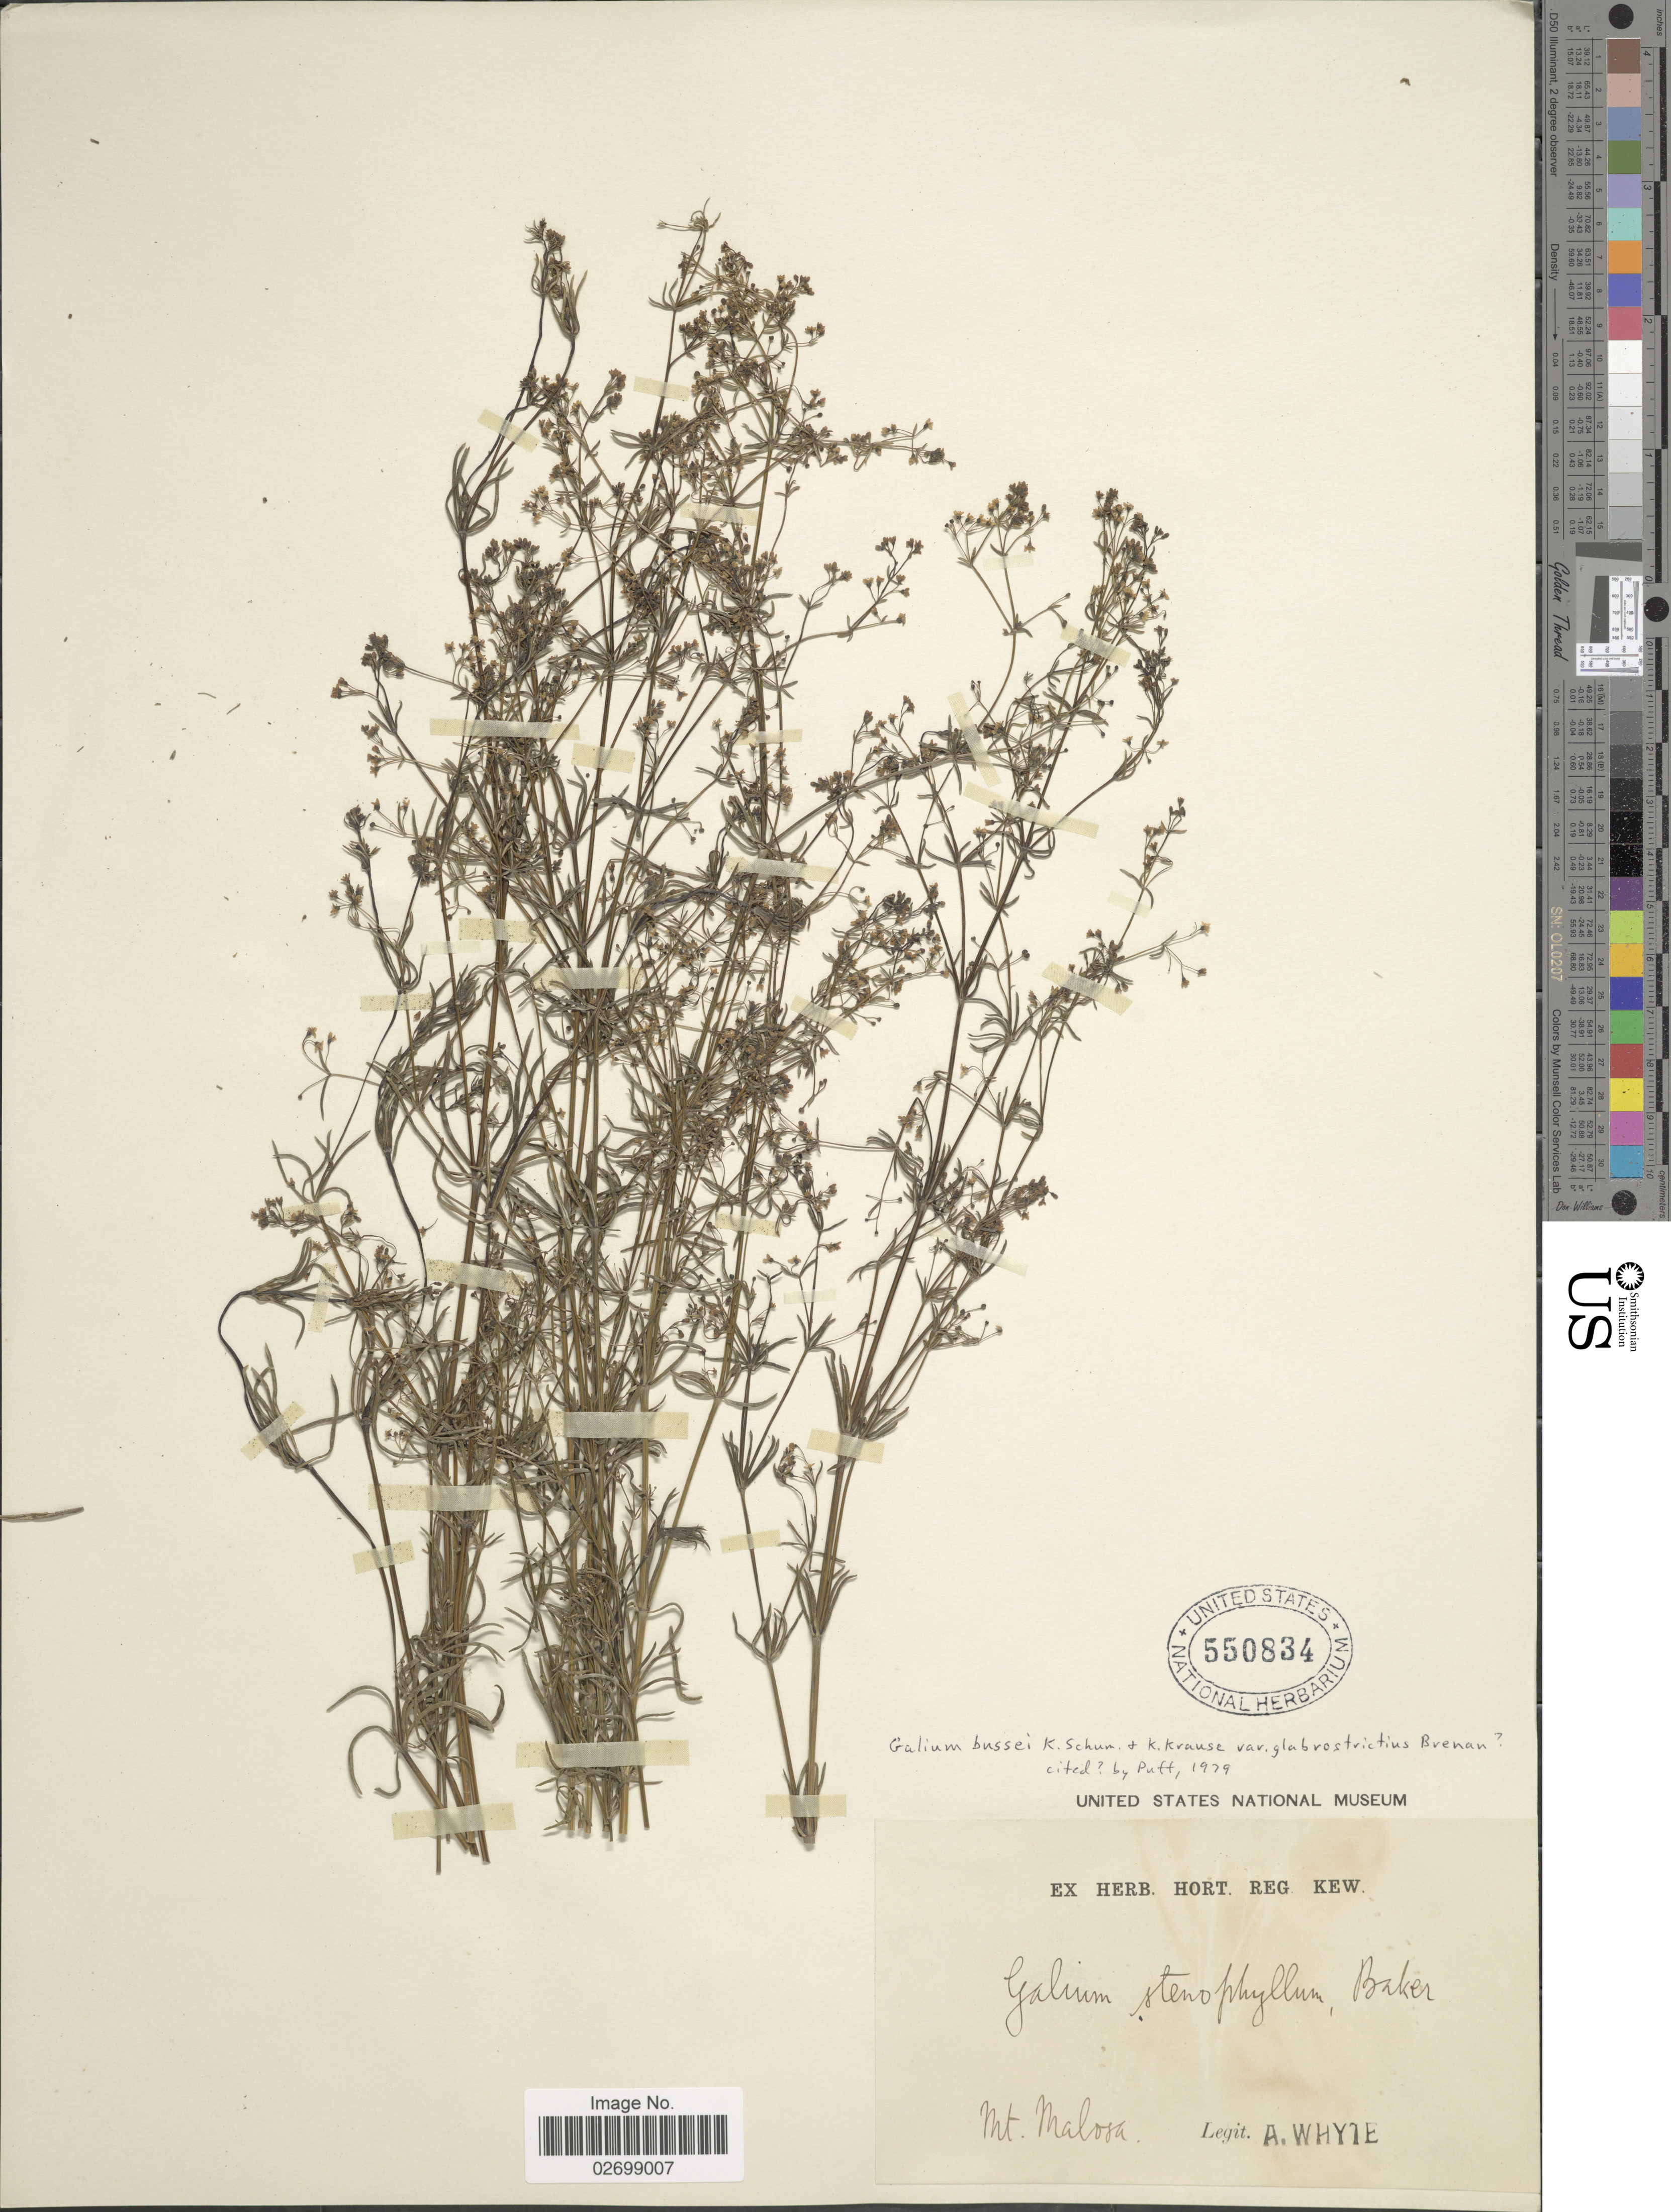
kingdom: Plantae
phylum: Tracheophyta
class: Magnoliopsida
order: Gentianales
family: Rubiaceae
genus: Galium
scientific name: Galium bussei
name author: K. Schum. & K. Krause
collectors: A. Whyte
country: Malawi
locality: Mt. Malosa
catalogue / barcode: US 550834